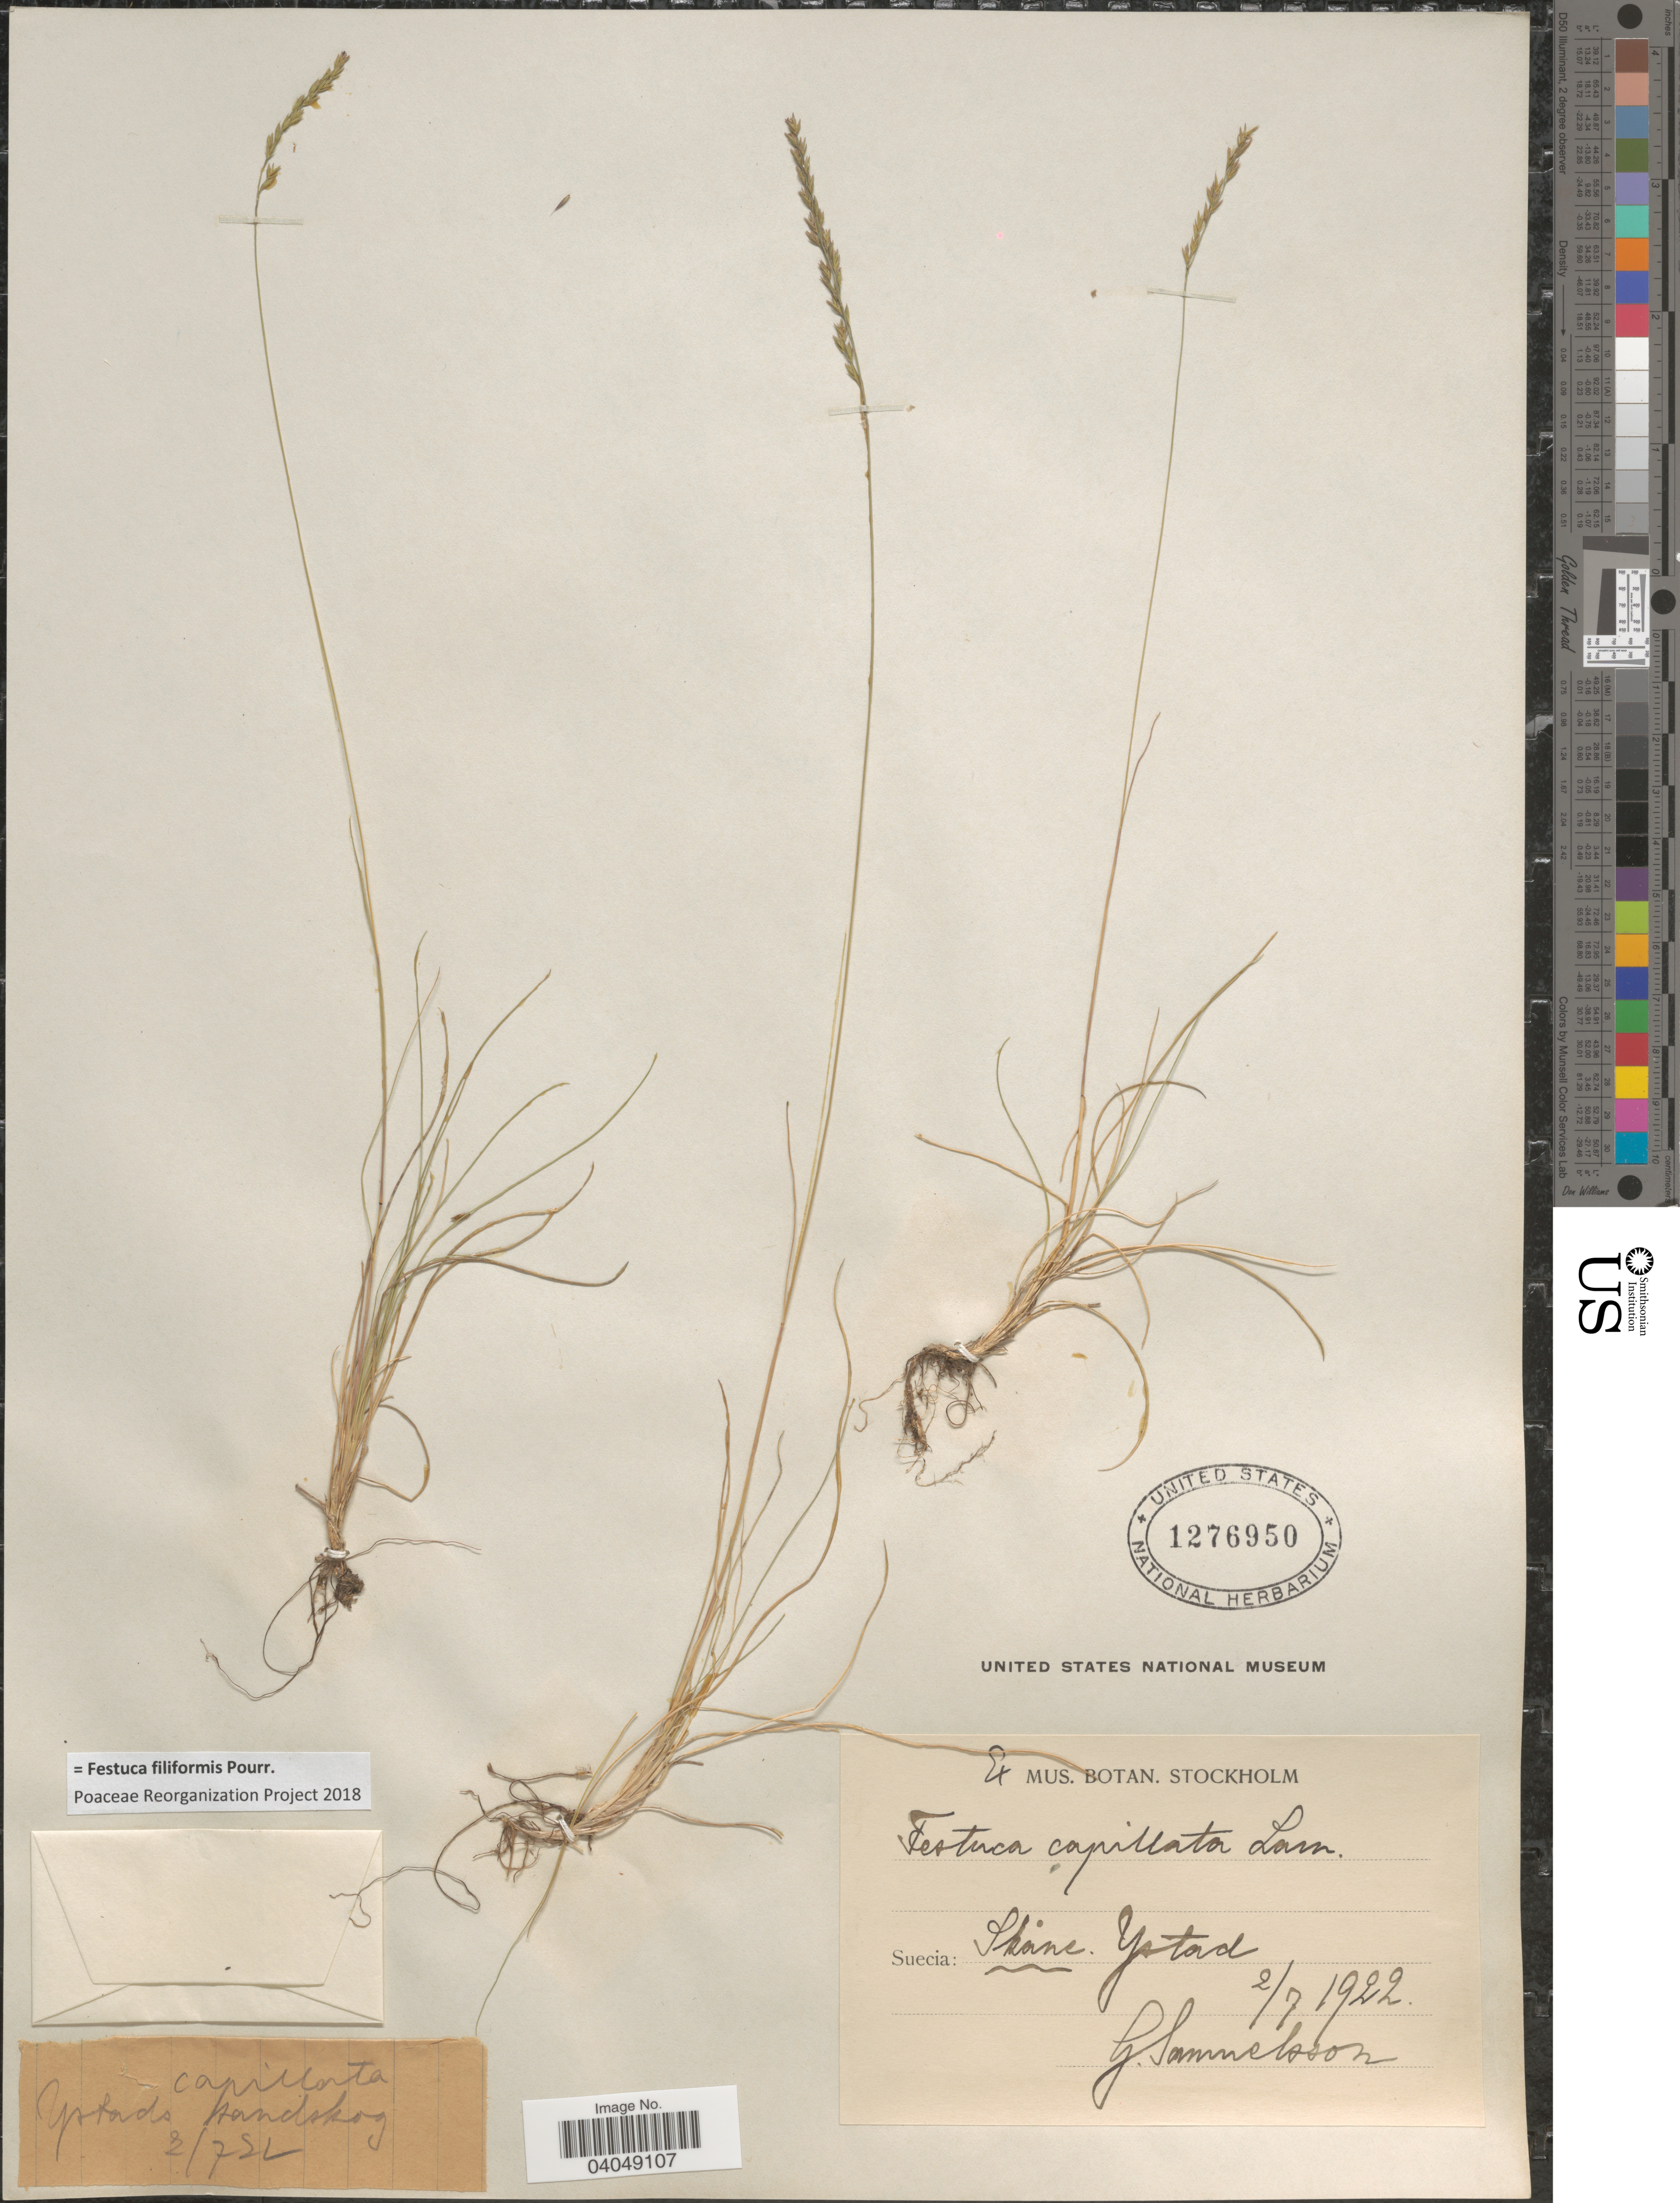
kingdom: Plantae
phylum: Tracheophyta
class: Liliopsida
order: Poales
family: Poaceae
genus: Festuca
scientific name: Festuca filiformis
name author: Pourr.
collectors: G. Samuelsson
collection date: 1922-07-02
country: Sweden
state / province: Skåne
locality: Suecia: Ystad sandskog.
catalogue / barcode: US 1276950